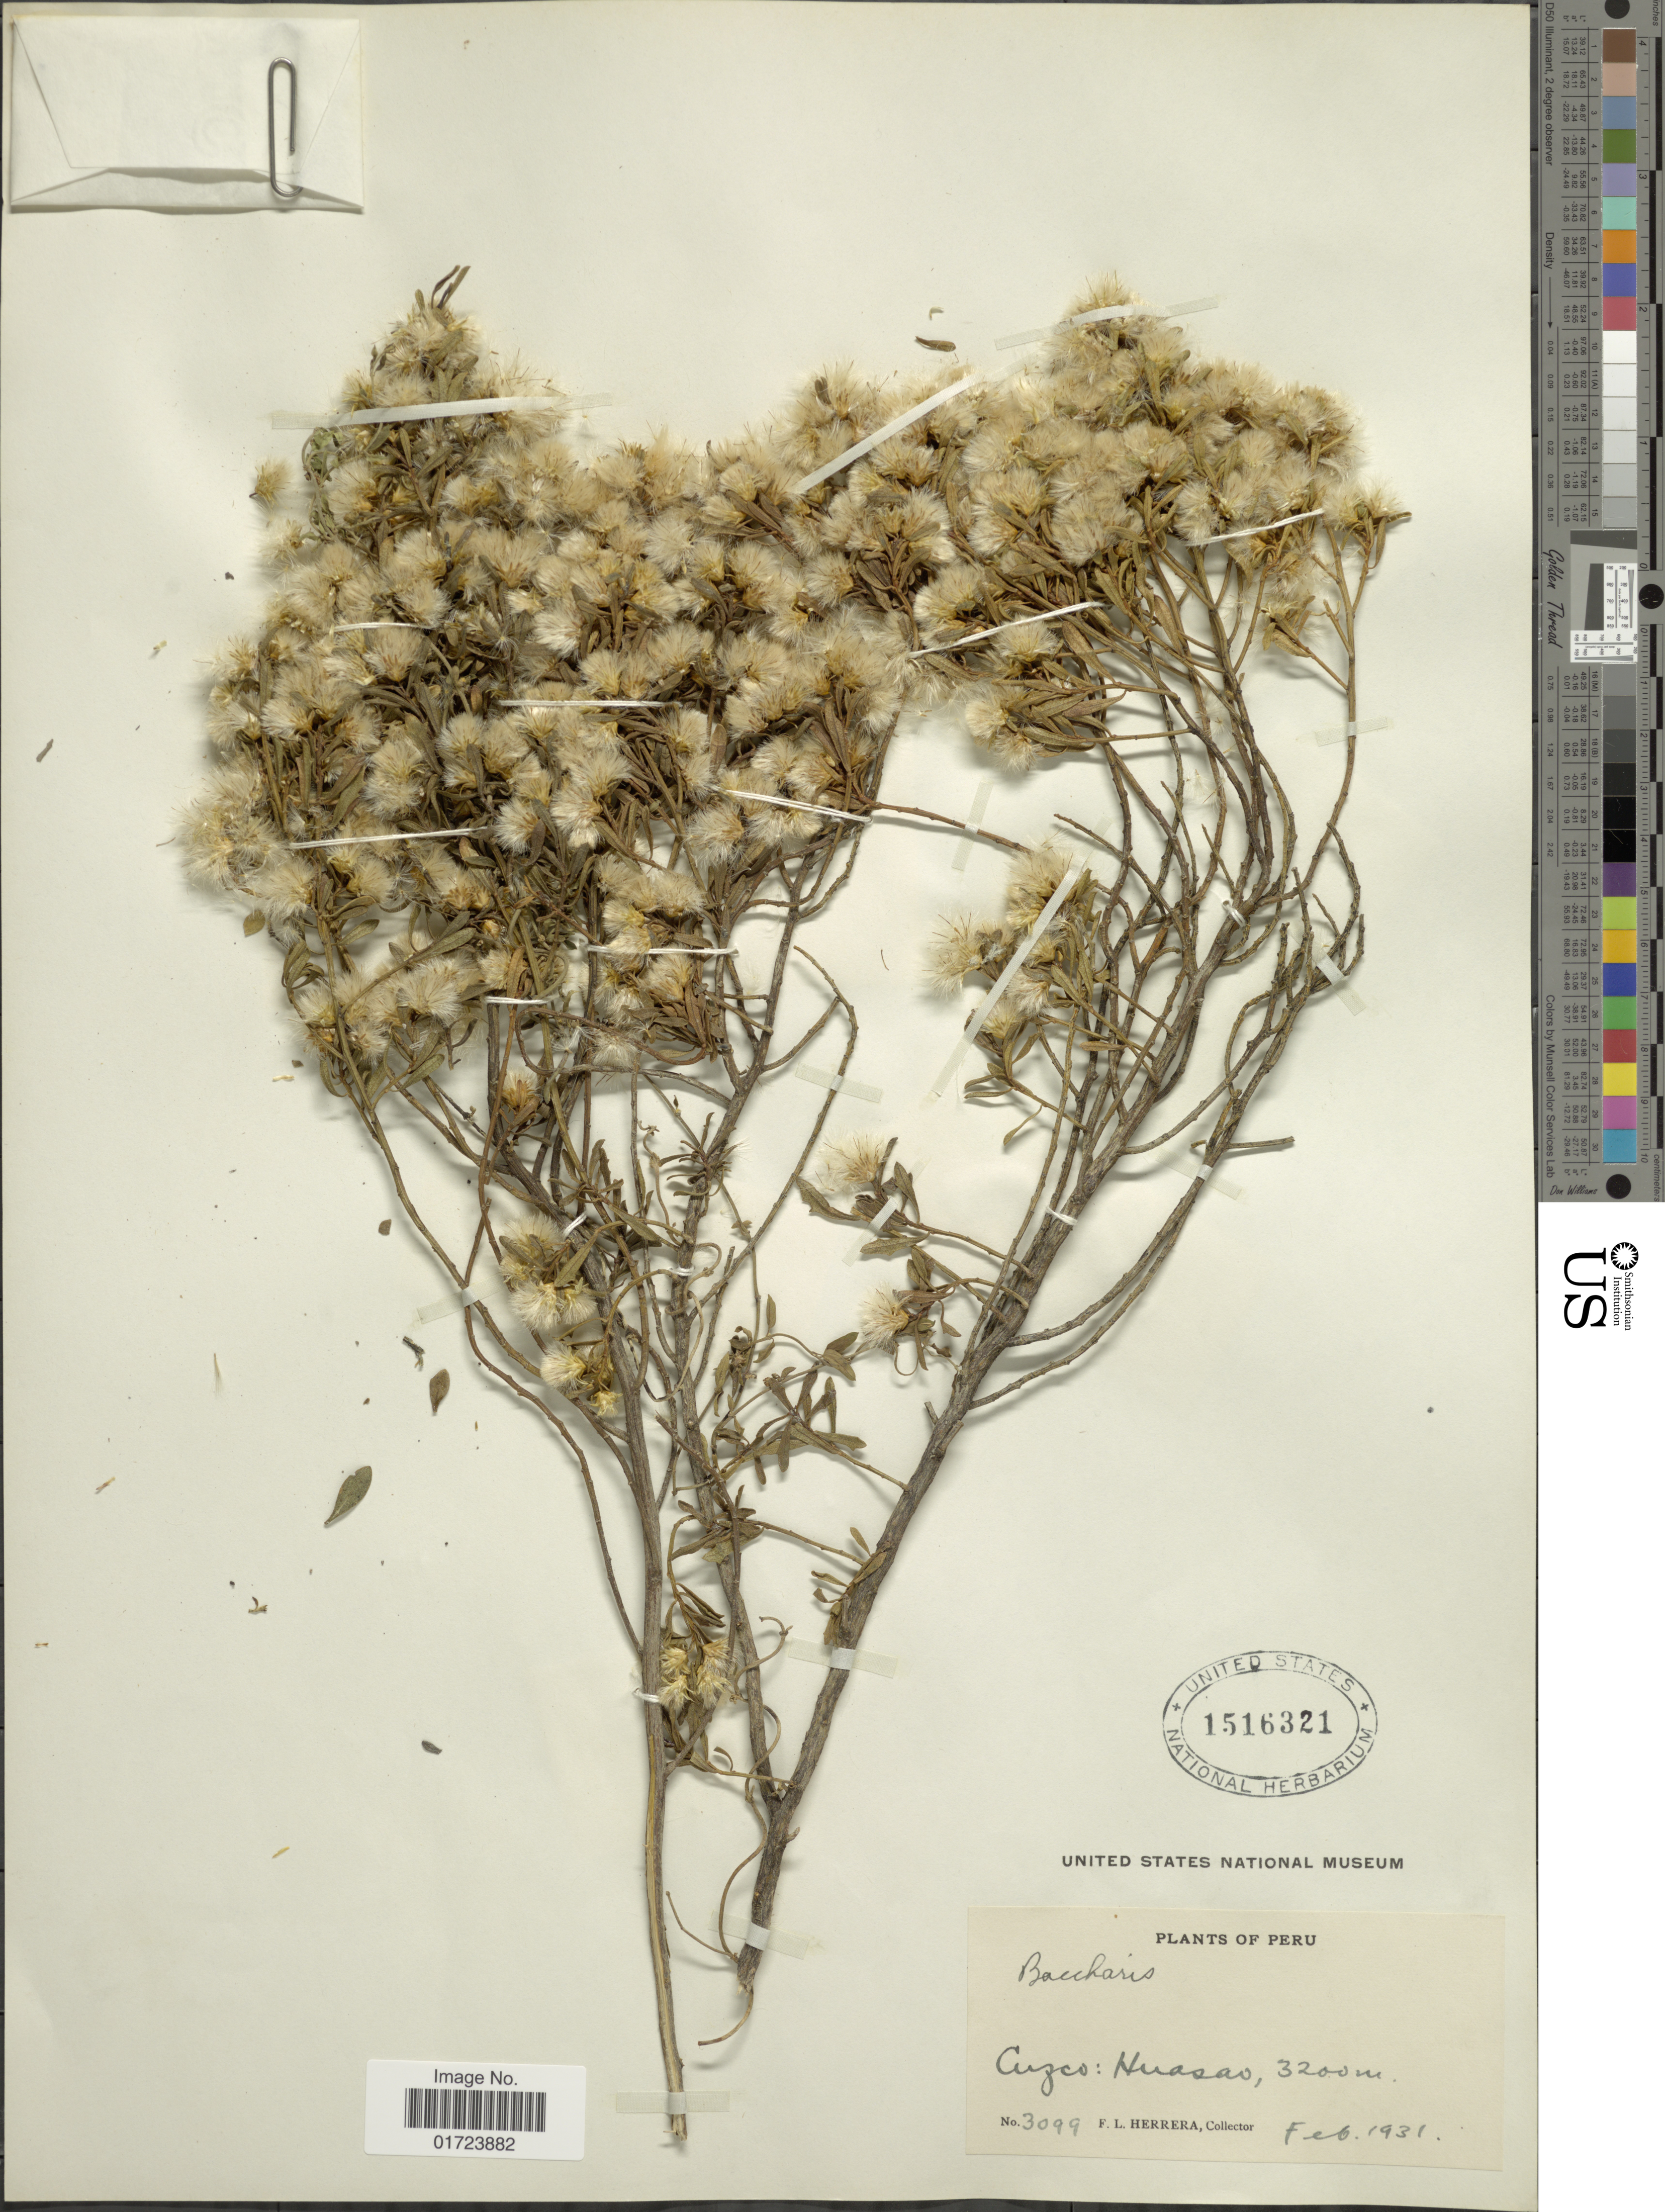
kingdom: Plantae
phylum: Tracheophyta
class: Magnoliopsida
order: Asterales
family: Asteraceae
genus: Baccharis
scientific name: Baccharis tricuneata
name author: (L. f.) Pers.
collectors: F. L. Herrera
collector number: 3099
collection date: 1931-02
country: Peru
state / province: Cusco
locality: Cusco: Huasco.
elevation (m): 3200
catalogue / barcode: US 1516321